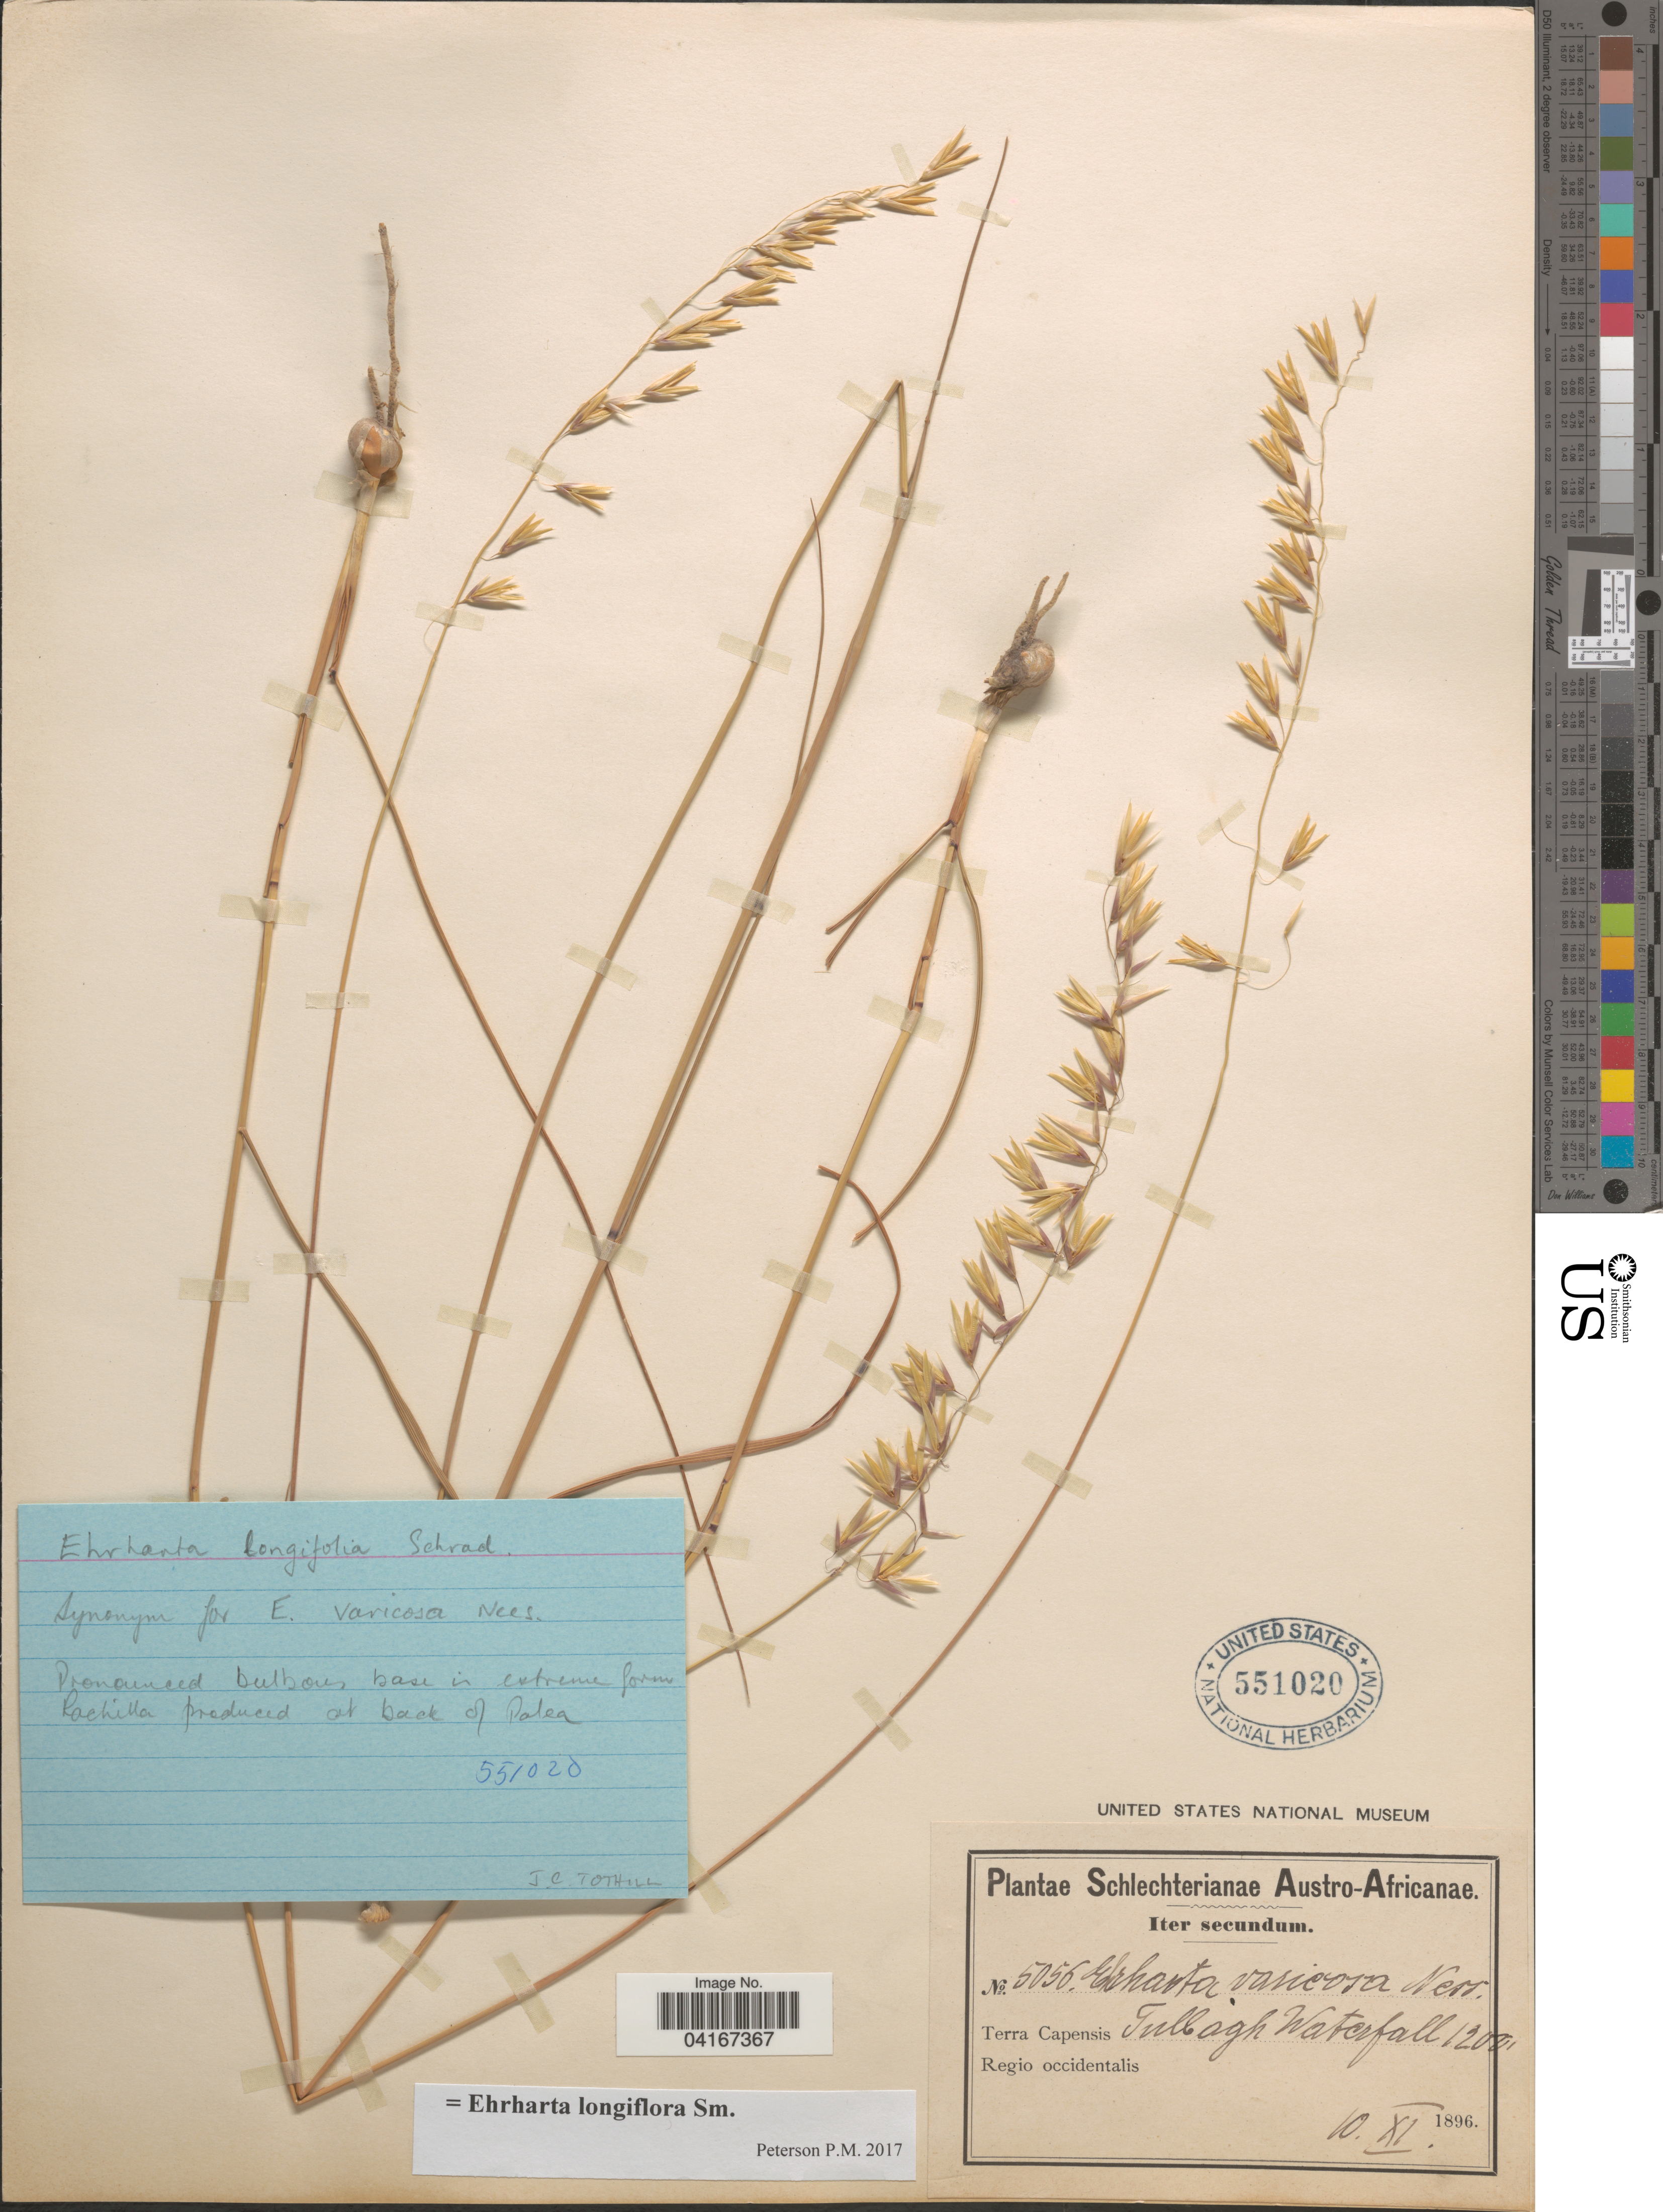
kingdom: Plantae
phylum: Tracheophyta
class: Liliopsida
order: Poales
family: Poaceae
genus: Ehrharta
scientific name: Ehrharta longiflora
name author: Sm.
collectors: Schlechter, --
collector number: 5056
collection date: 1896-11-10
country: South Africa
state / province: Western Cape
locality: Austro-Africanae. Iter secundum. Terra Capensis Tulbagh Waterfall. Regio occidentalis.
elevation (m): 366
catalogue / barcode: US 551020